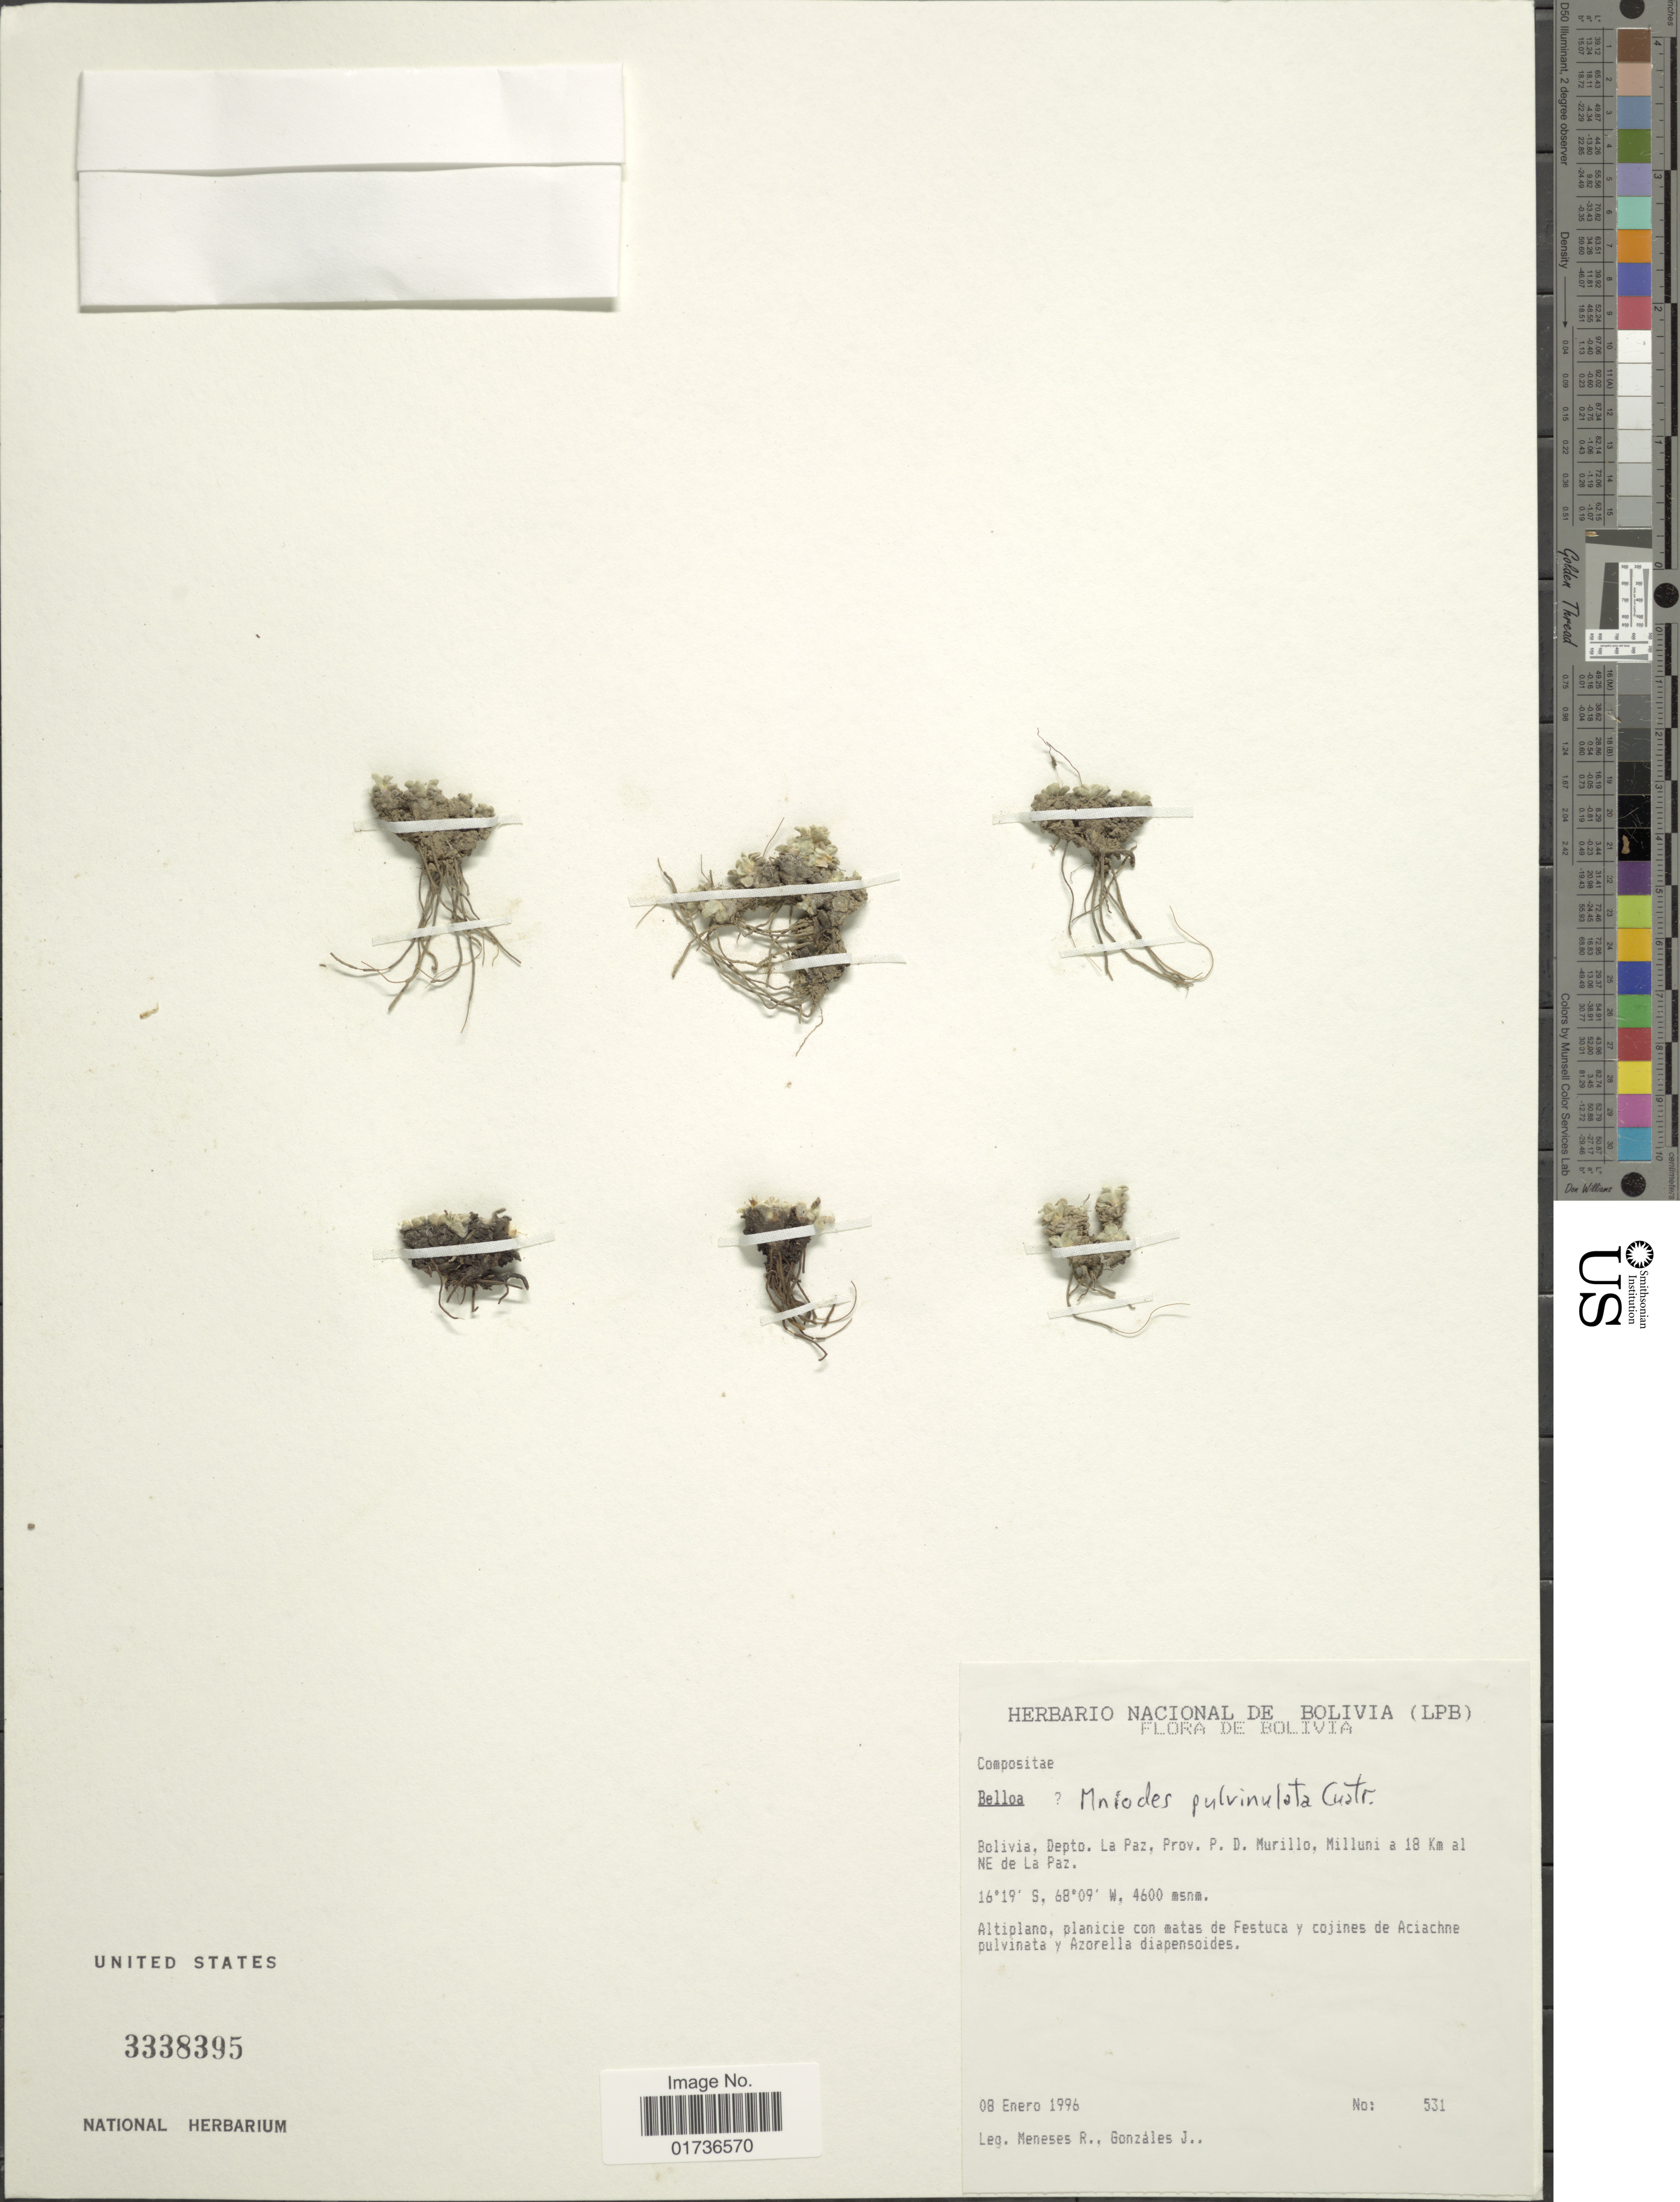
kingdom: Plantae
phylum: Tracheophyta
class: Magnoliopsida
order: Asterales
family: Asteraceae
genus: Belloa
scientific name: Belloa schultzii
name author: (Wedd.) Cabrera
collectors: R. I. Meneses & J. Gonzales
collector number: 531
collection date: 1996-01-08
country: Bolivia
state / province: La Paz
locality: Depto. La Paz, Prov. P.D. Murillo, Murillo, Milluni a 18 Km al NE de La Paz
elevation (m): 4600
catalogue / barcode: US 3338395